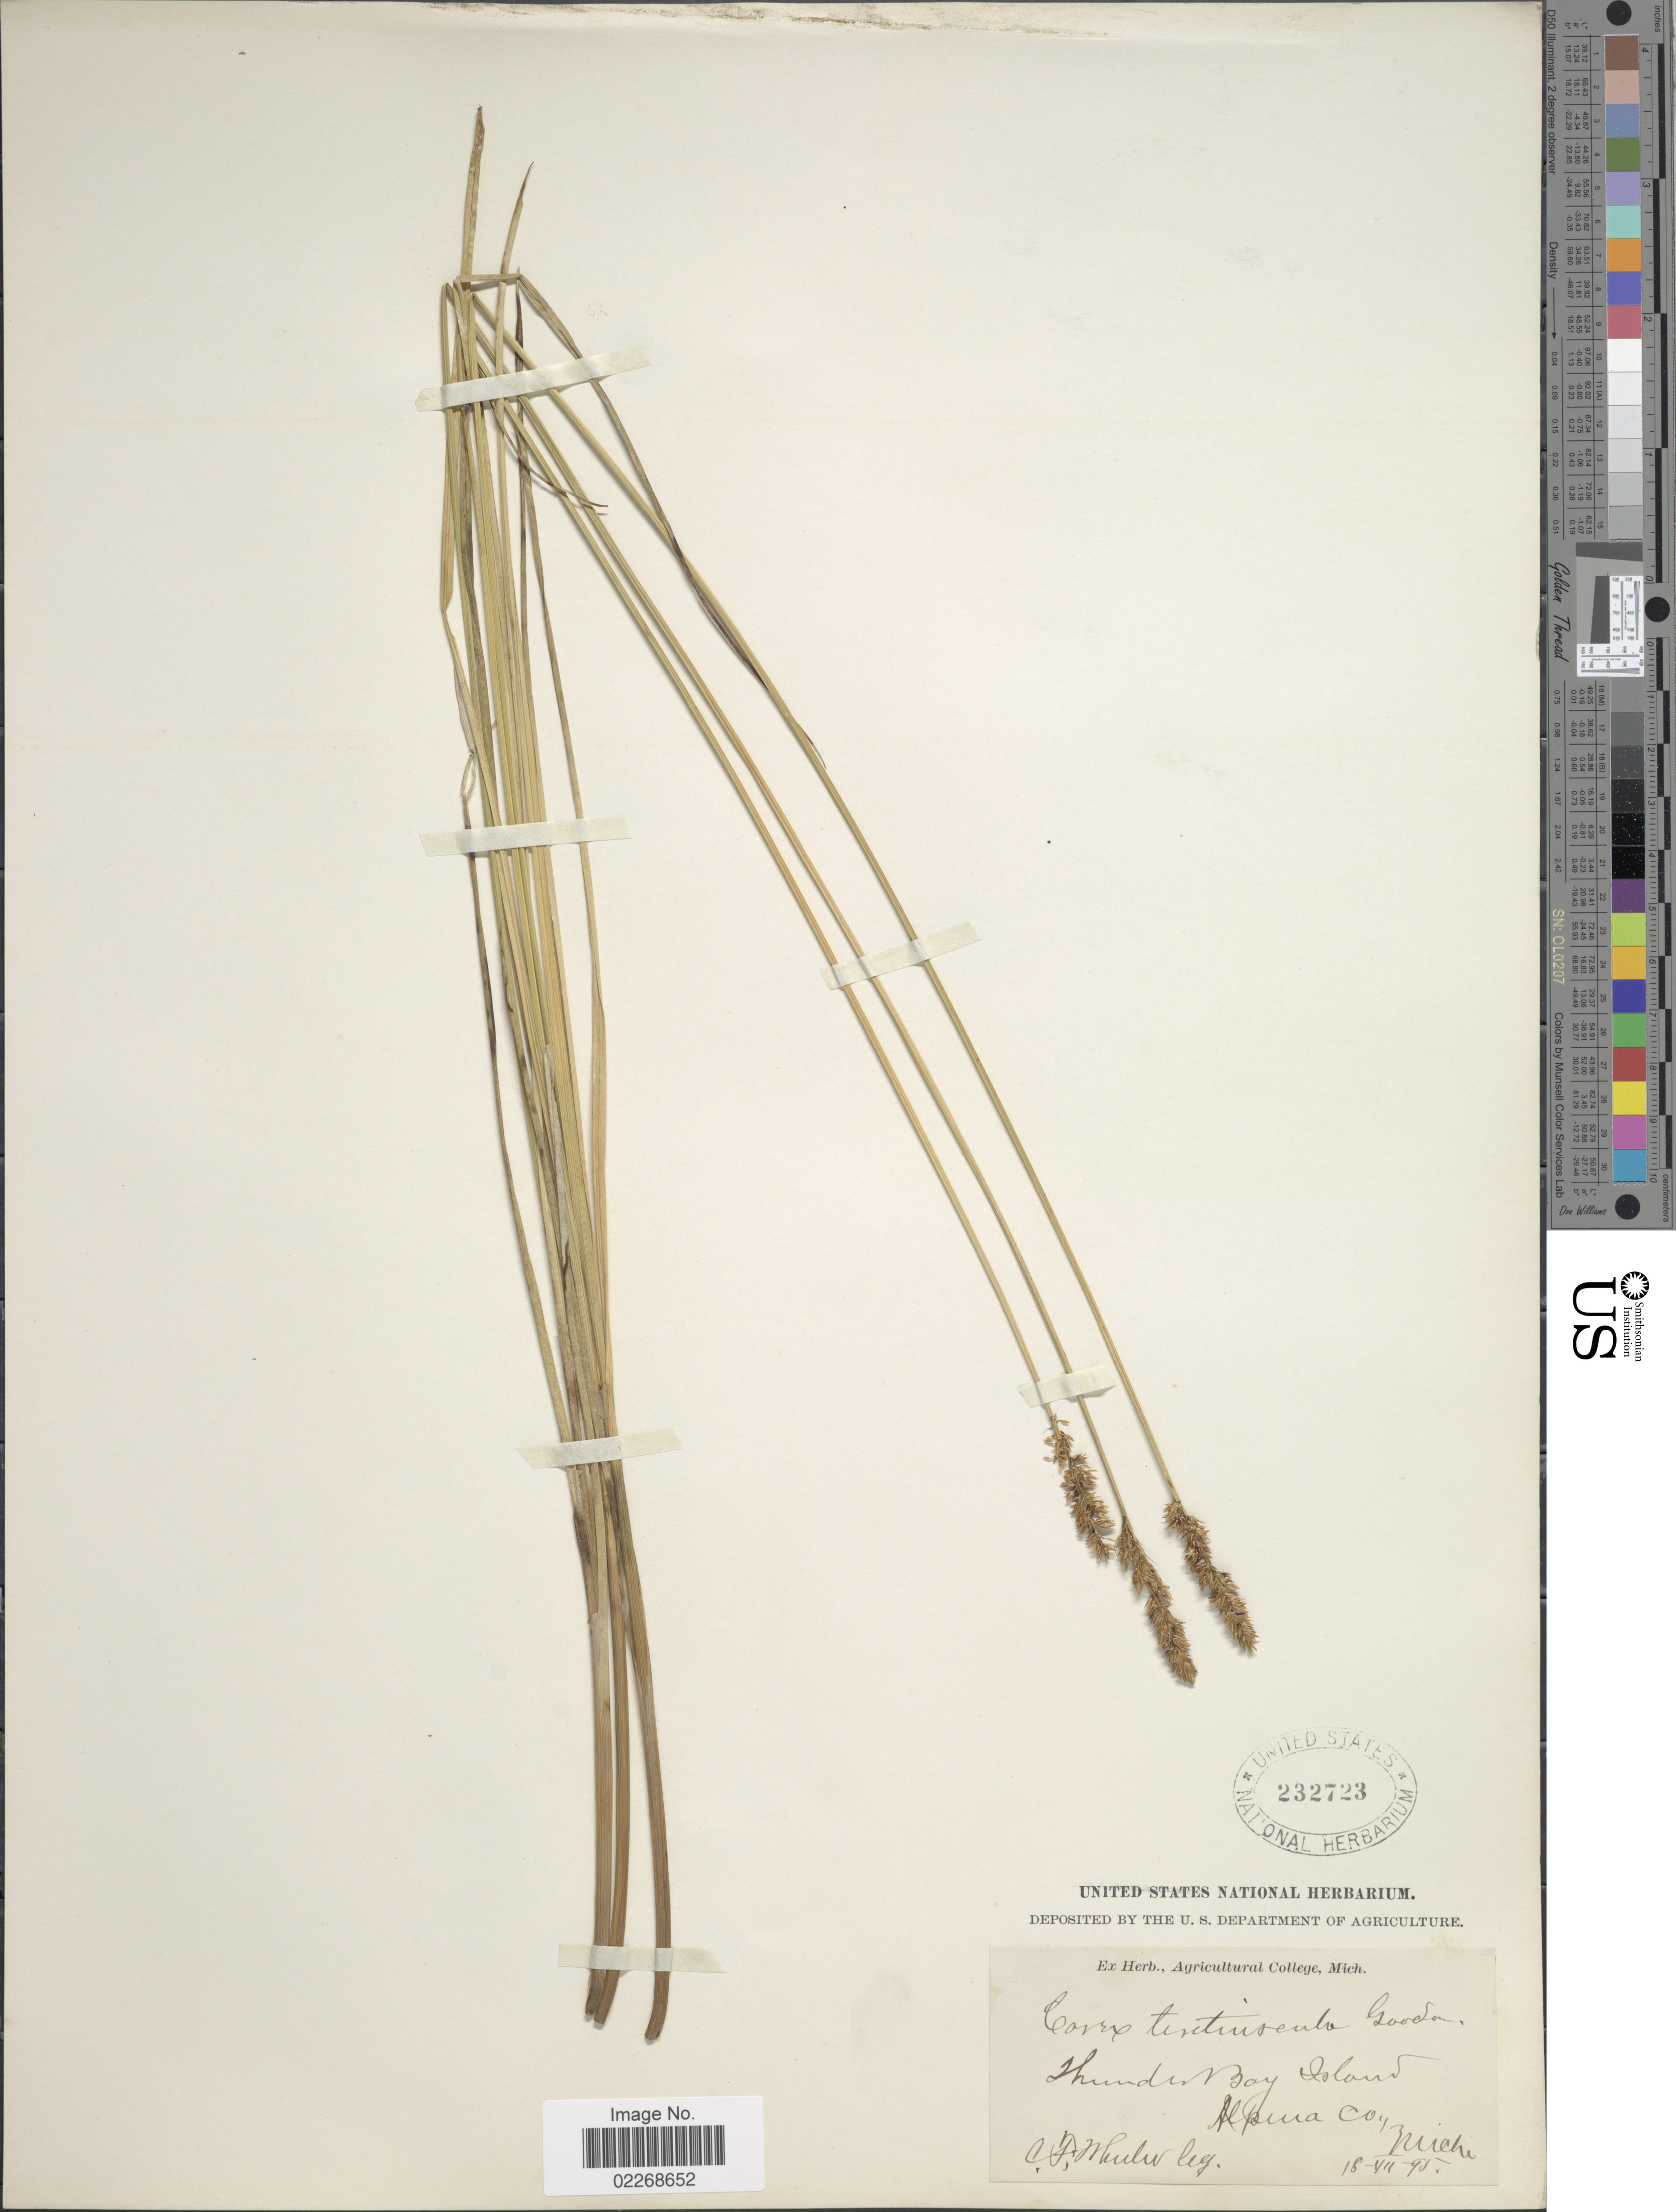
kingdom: Plantae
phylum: Tracheophyta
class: Liliopsida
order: Poales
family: Cyperaceae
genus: Carex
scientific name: Carex diandra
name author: Schrank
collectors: C. Wheeler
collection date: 1895-07-18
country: United States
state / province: Michigan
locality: Thunder Bay Island. Alpura Co.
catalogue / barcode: US 232723